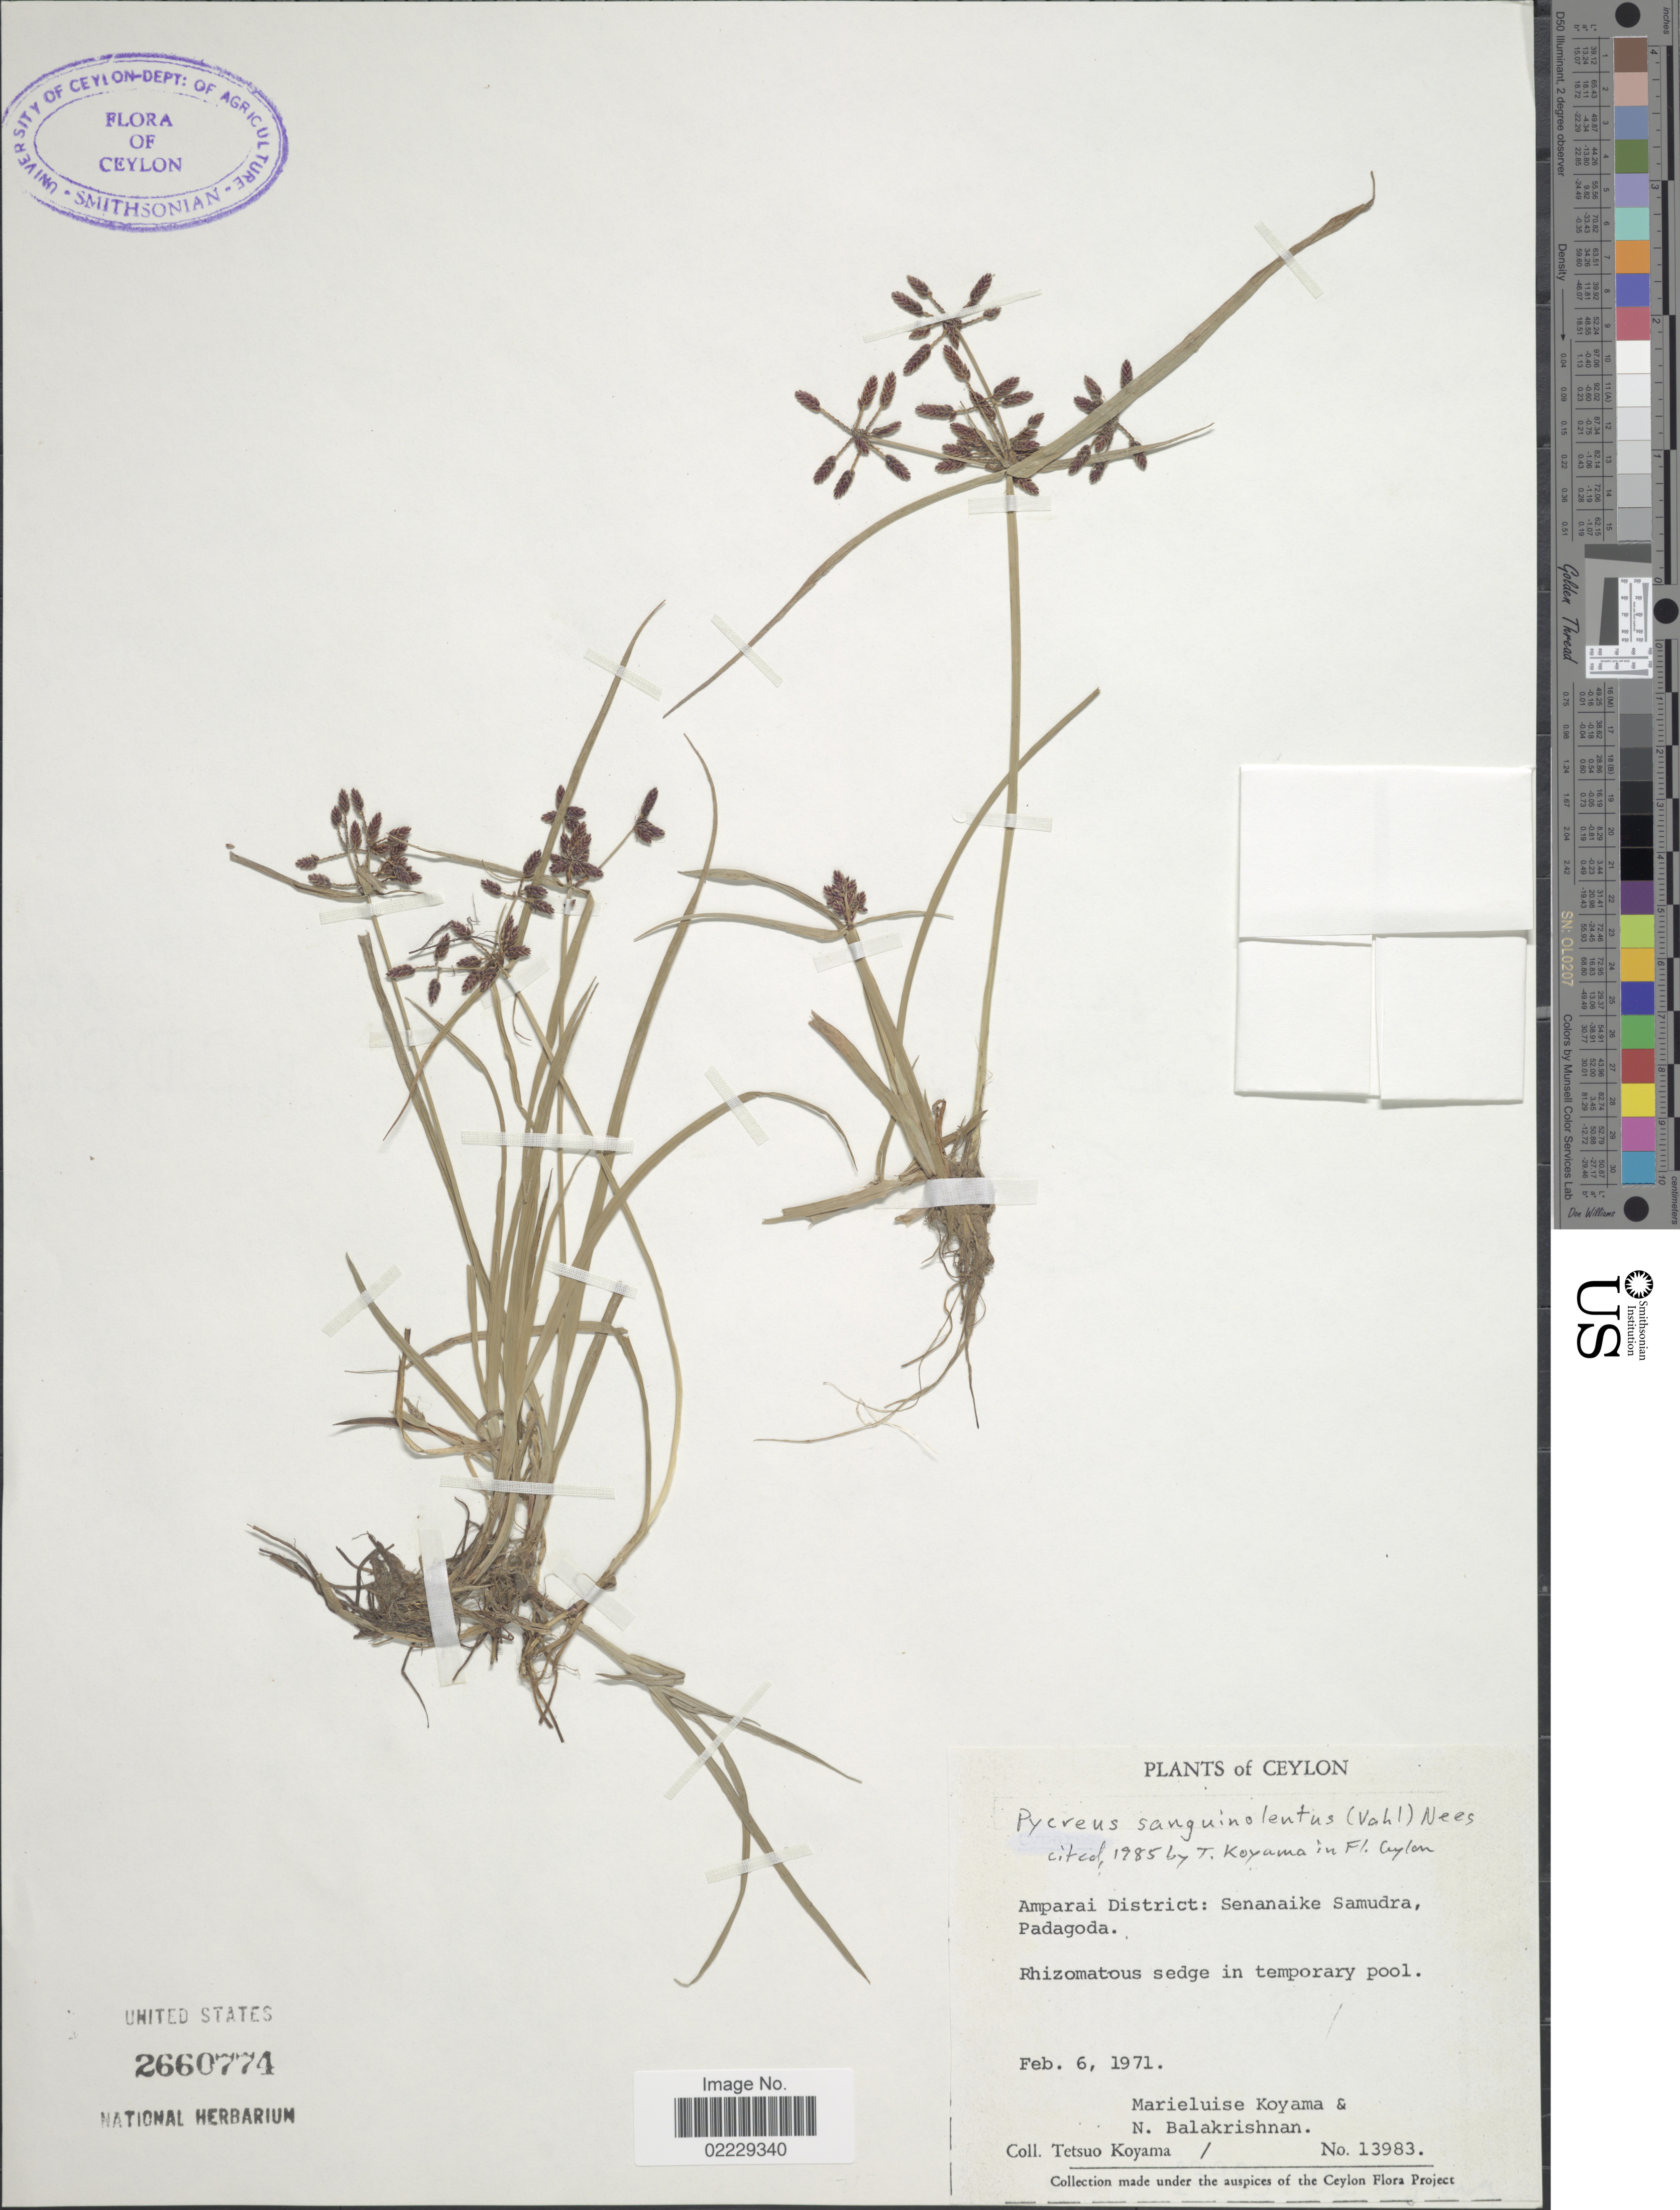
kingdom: Plantae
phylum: Tracheophyta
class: Liliopsida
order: Poales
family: Cyperaceae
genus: Cyperus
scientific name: Cyperus sanguinolentus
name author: Vahl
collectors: T. Koyama, M. Koyama & N. Balakrishnan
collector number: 13983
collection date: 1971-02-06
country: Sri Lanka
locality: Ceylon, Amparai District: Senanaike Samudra, Padagoda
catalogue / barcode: US 2660774